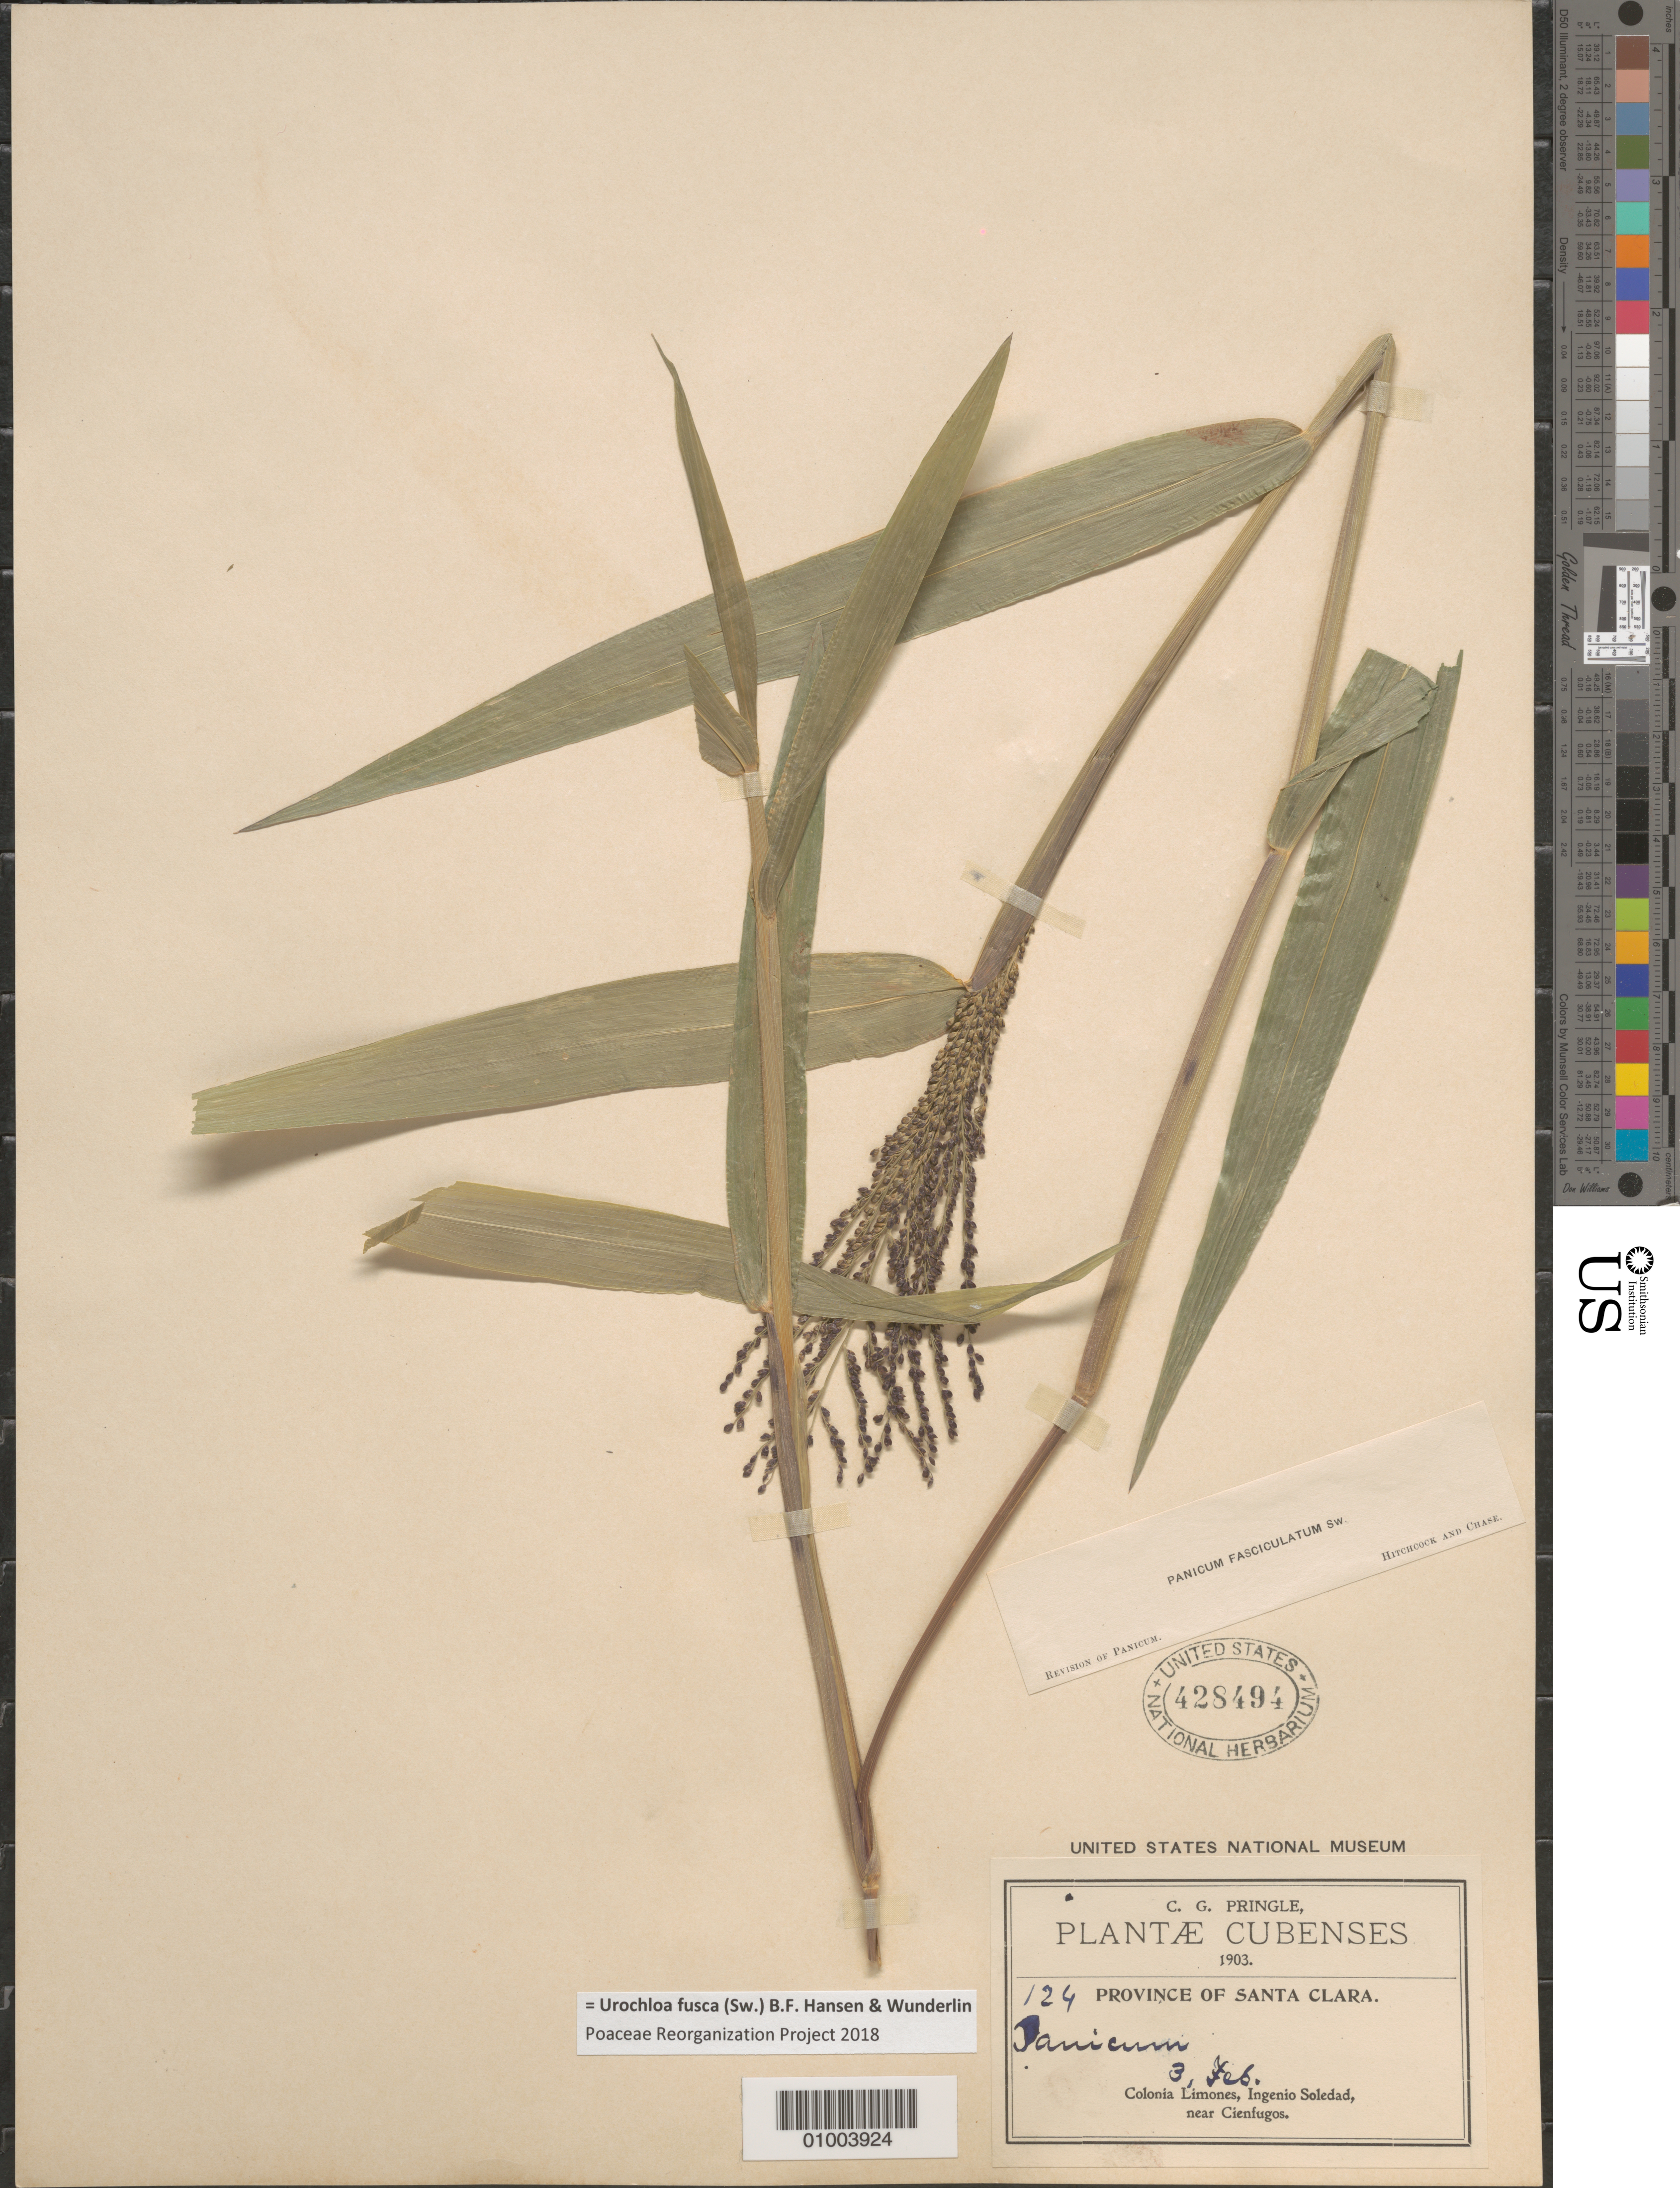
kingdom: Plantae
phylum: Tracheophyta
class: Liliopsida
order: Poales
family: Poaceae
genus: Urochloa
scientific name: Urochloa fusca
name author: (Sw.) B.F. Hansen & Wunderlin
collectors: C. G. Pringle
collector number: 124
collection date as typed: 03 Feb 1903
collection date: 1903-02-03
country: Cuba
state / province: Cienfuegos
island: Cuba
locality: Province of Santa Clara Colonia Limones, Ingenio Soledad, near Cienfuegos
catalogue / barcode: US 428494